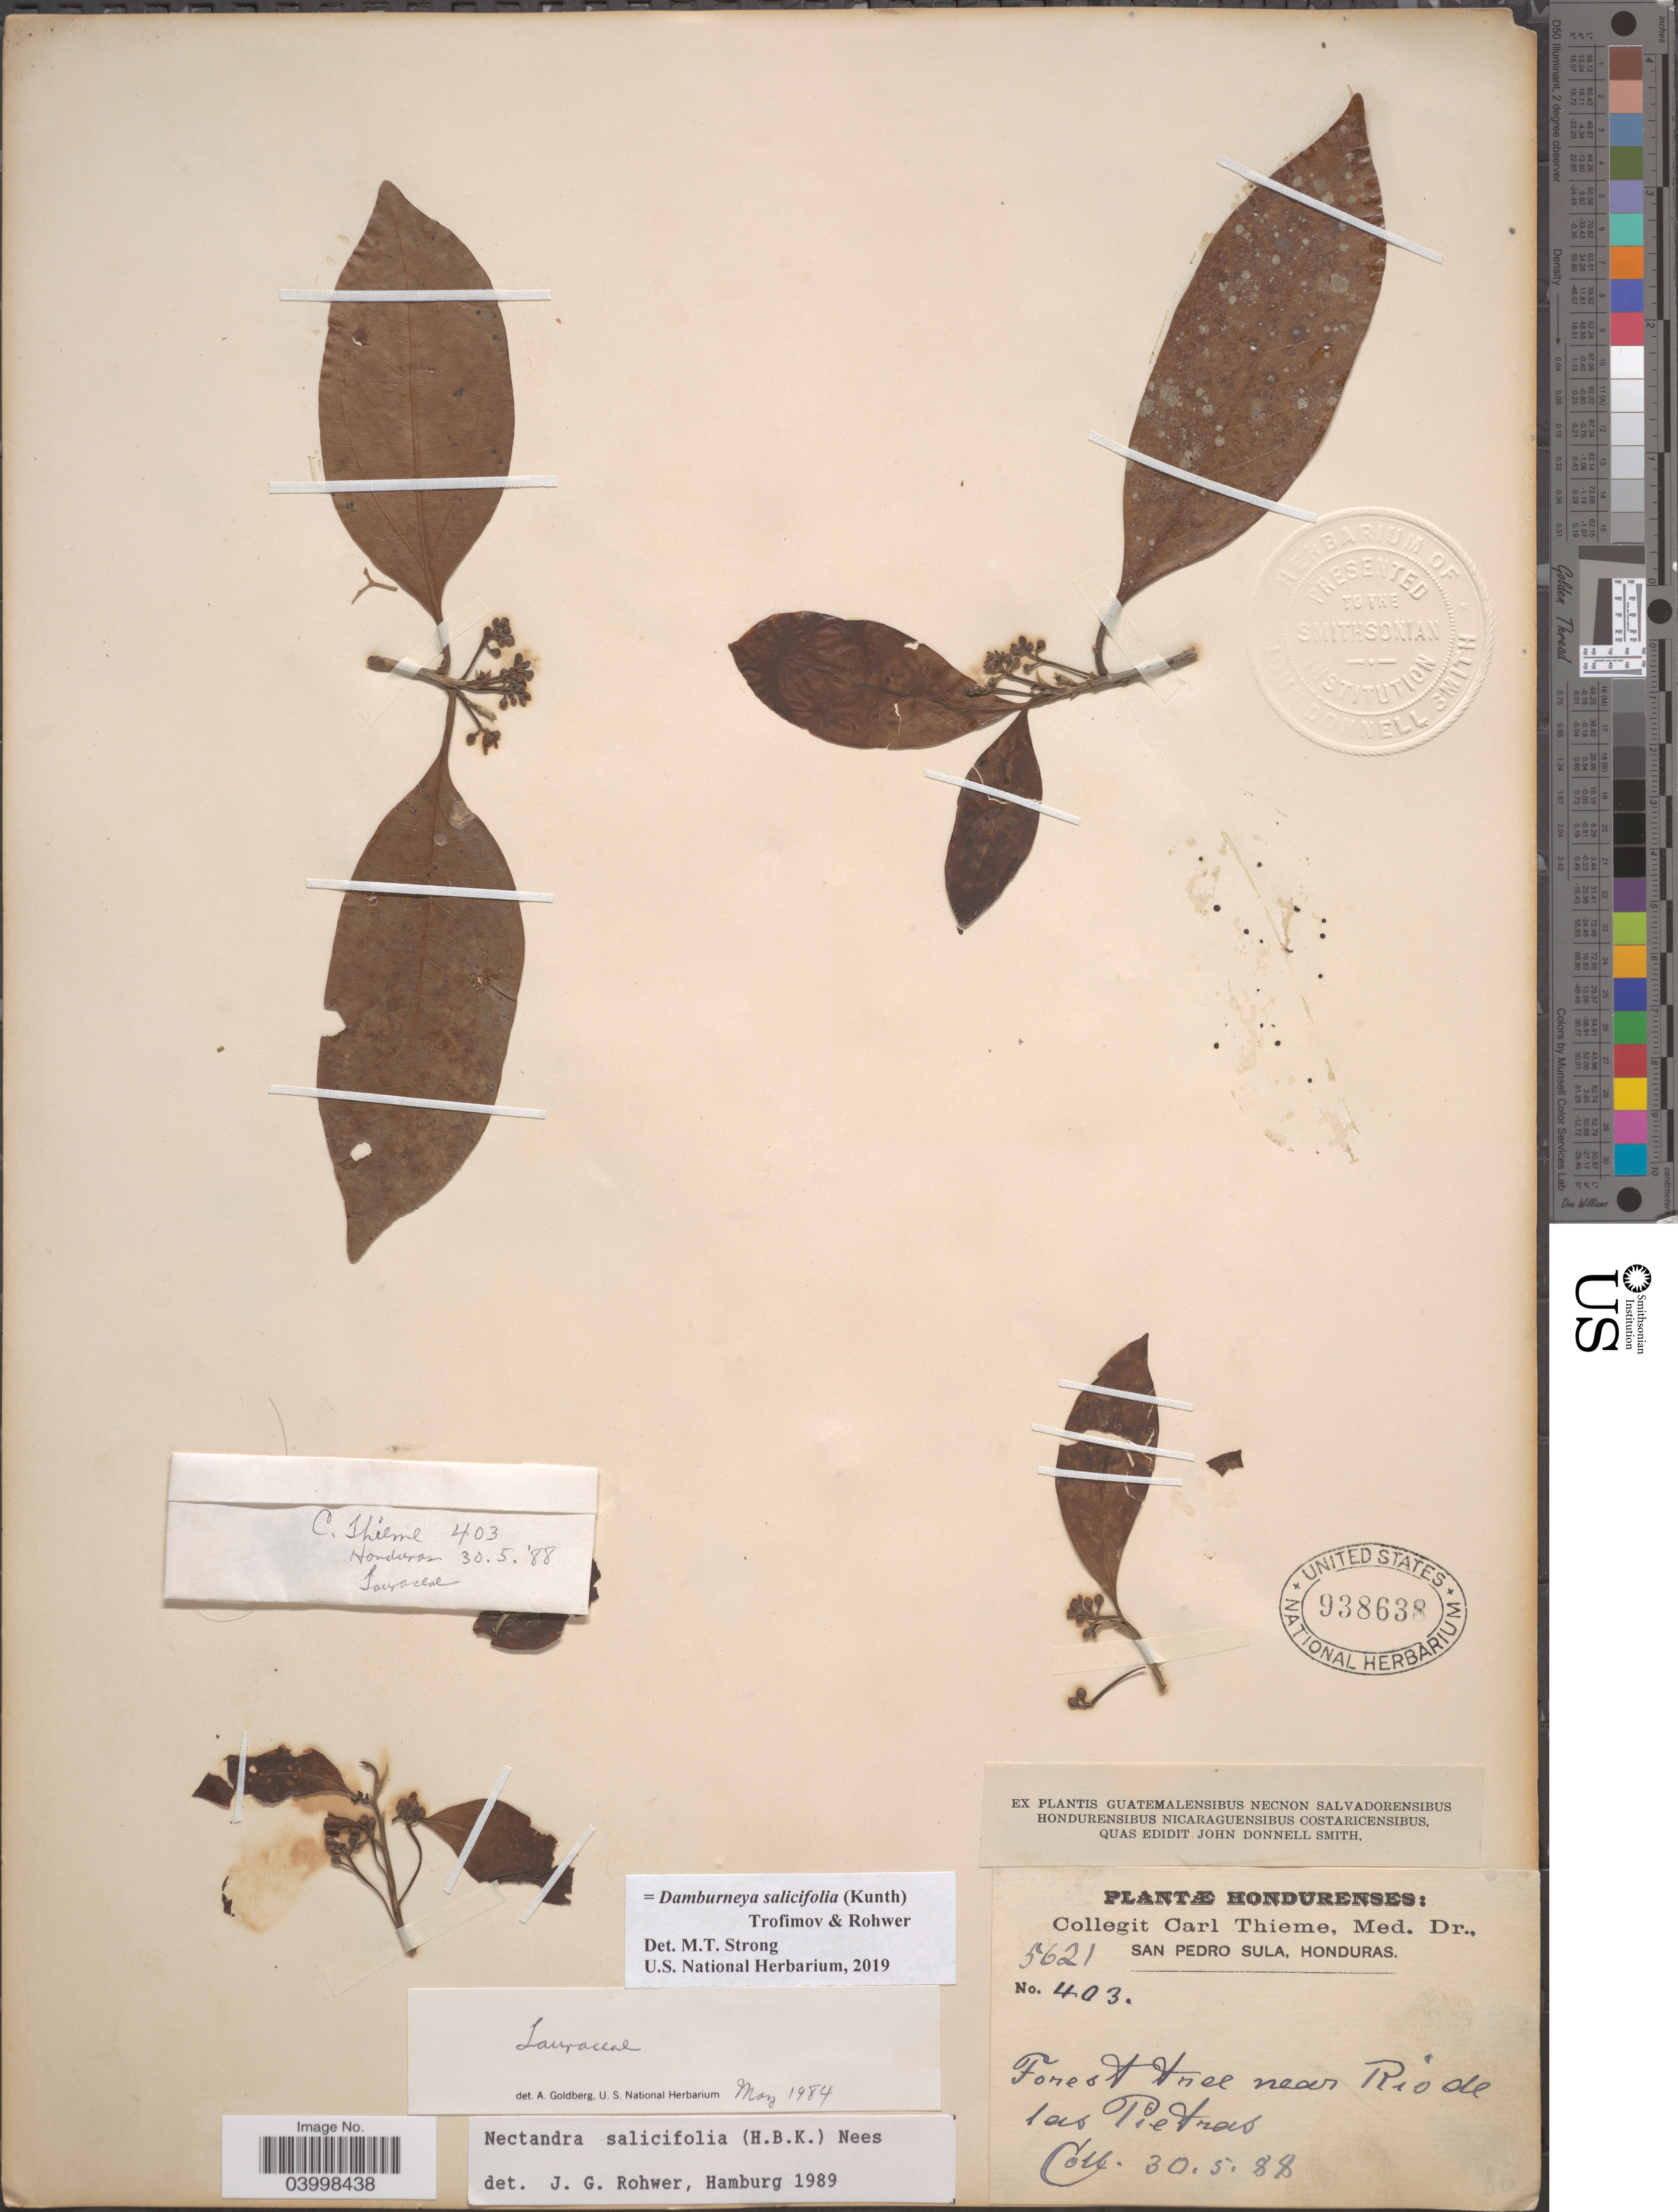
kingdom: Plantae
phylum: Tracheophyta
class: Magnoliopsida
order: Laurales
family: Lauraceae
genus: Damburneya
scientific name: Damburneya salicifolia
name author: (Kunth) Trofimov & Rohwer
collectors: C. Thieme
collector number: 403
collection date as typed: Transcribed d/m/y: 30/5/88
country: Honduras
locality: Near Rio de las Pietras.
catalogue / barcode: US 938638